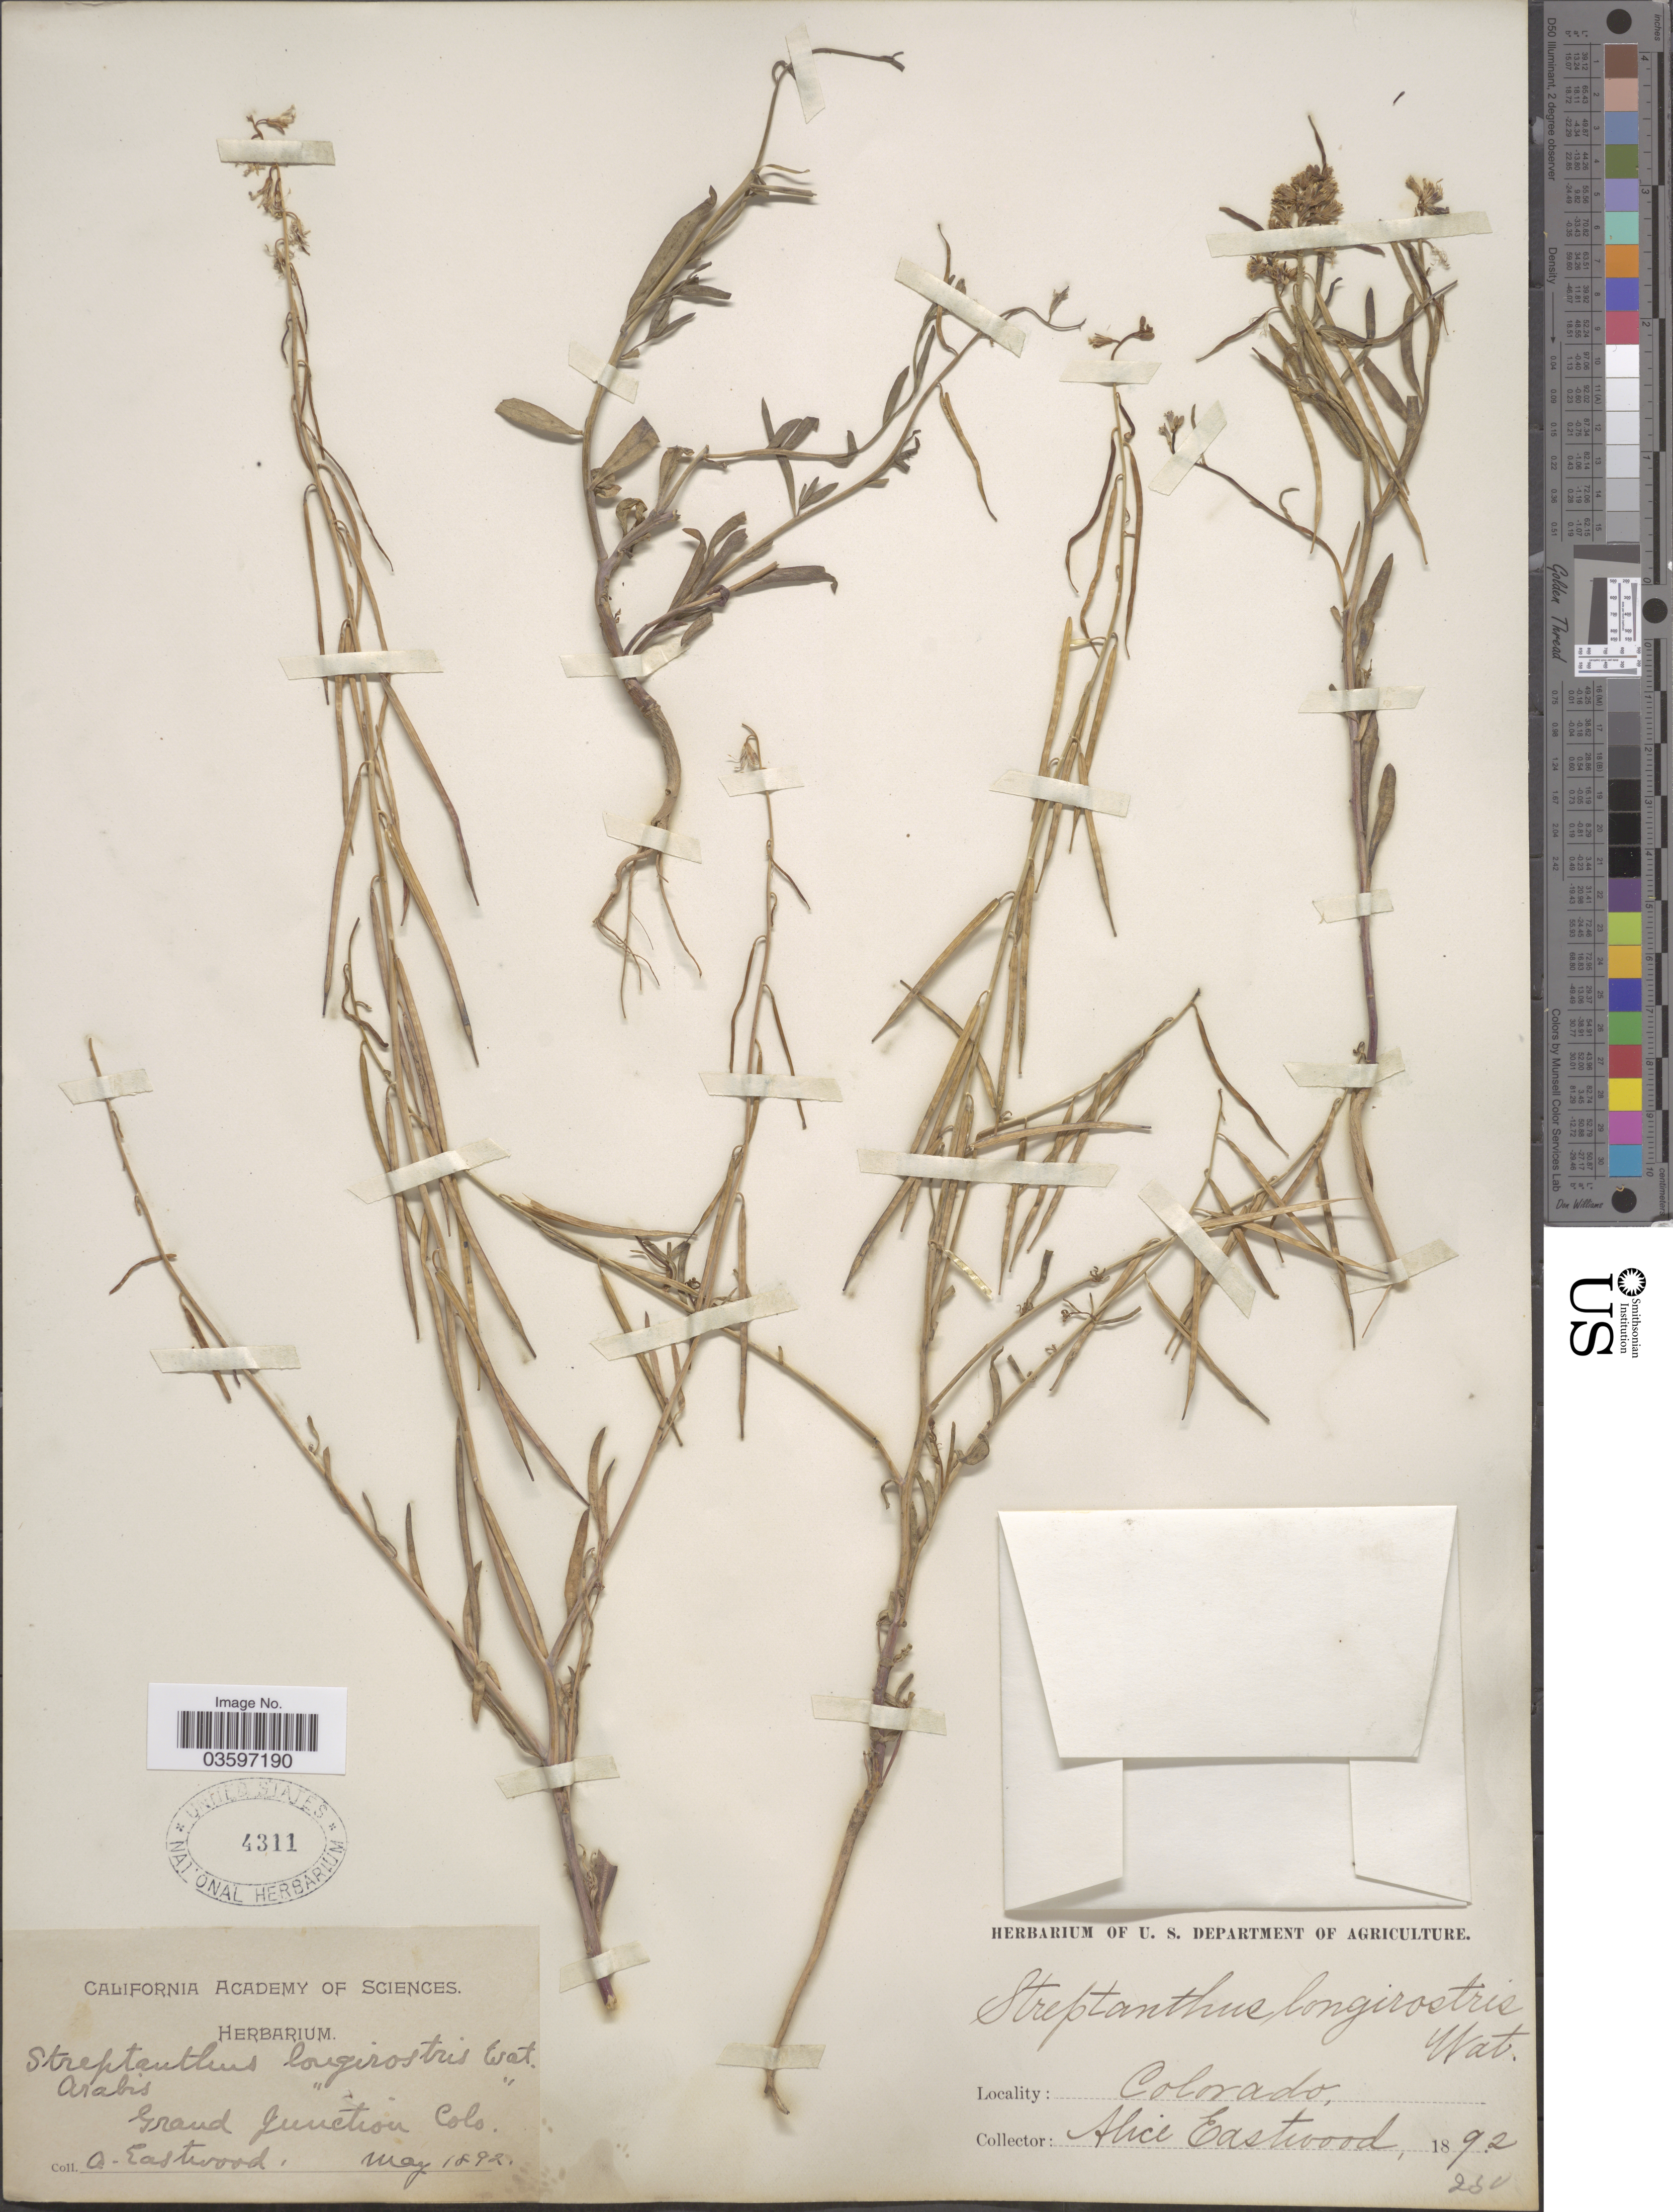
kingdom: Plantae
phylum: Tracheophyta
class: Magnoliopsida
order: Brassicales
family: Brassicaceae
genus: Streptanthella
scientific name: Streptanthella longirostris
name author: (S. Watson) Rydb.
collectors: A. Eastwood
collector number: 230*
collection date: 1892-05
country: United States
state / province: Colorado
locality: Grand Junction.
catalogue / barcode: US 4311